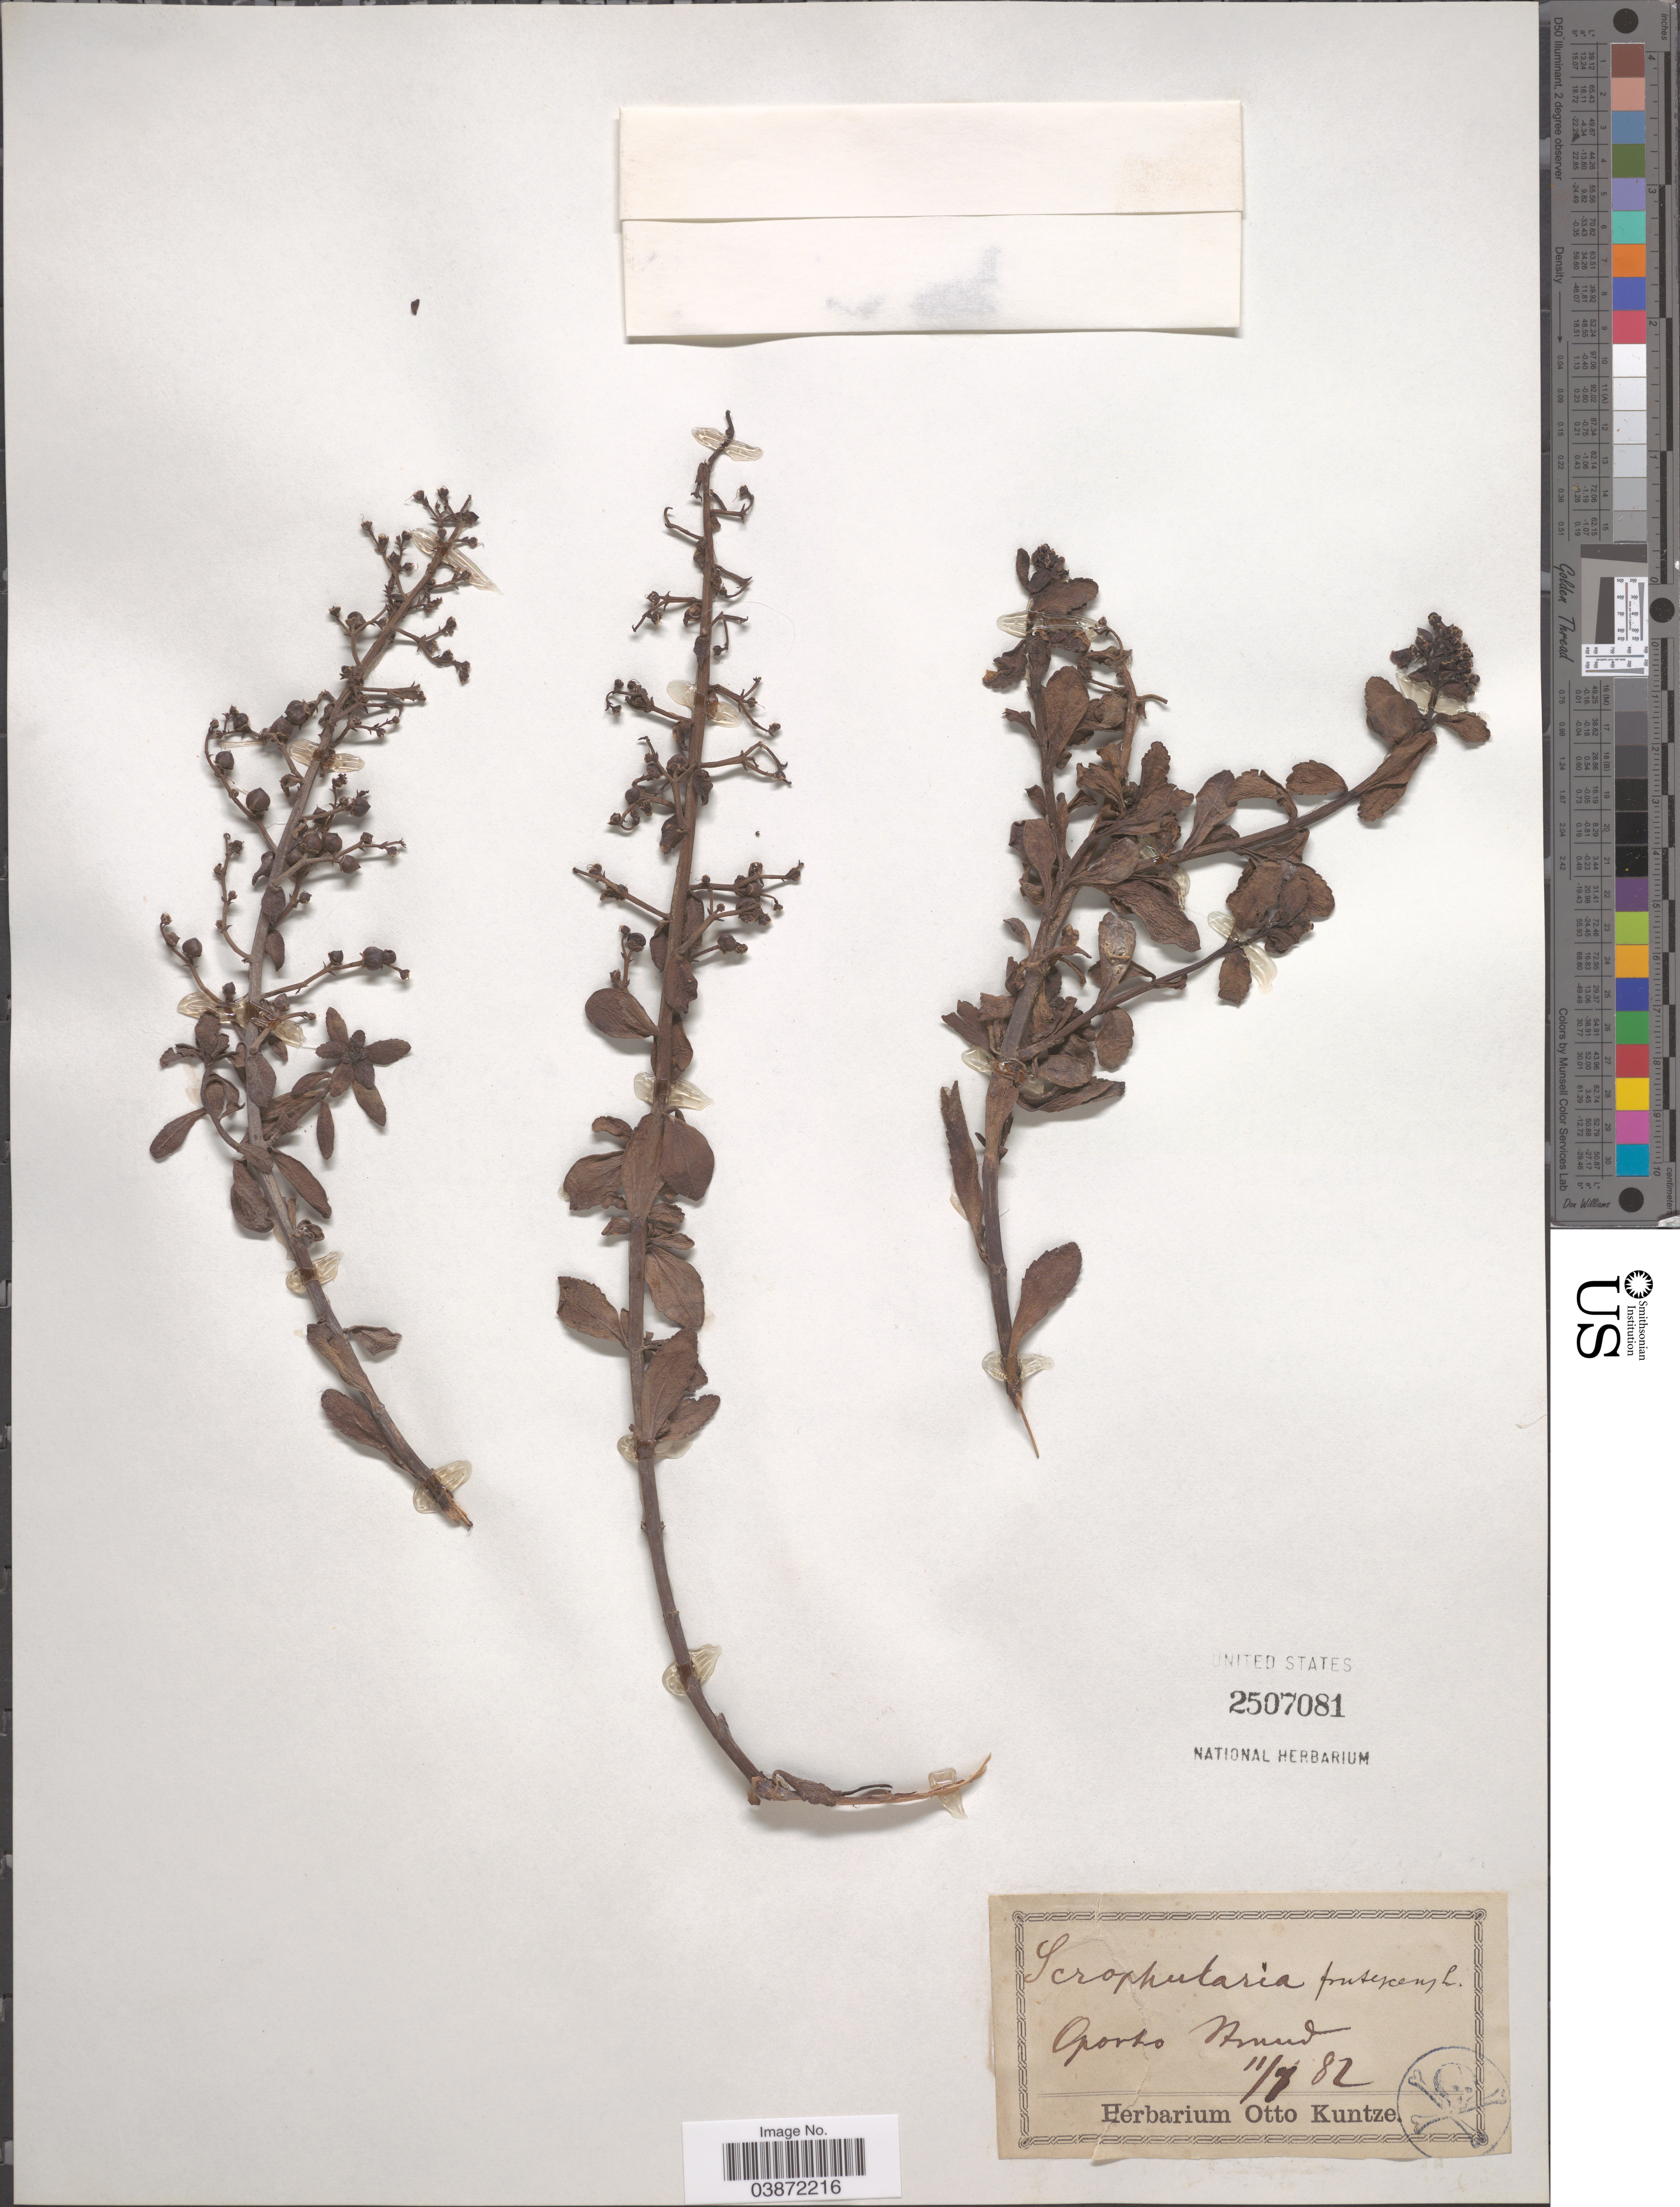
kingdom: Plantae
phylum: Tracheophyta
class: Magnoliopsida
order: Lamiales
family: Scrophulariaceae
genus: Scrophularia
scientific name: Scrophularia frutescens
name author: L.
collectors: ex herb. Otto Kuntze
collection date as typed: Transcribed d/m/y: 11/1/82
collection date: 1882-01-11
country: Portugal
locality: Oporto Amud. [interpreted]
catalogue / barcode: US 2507081